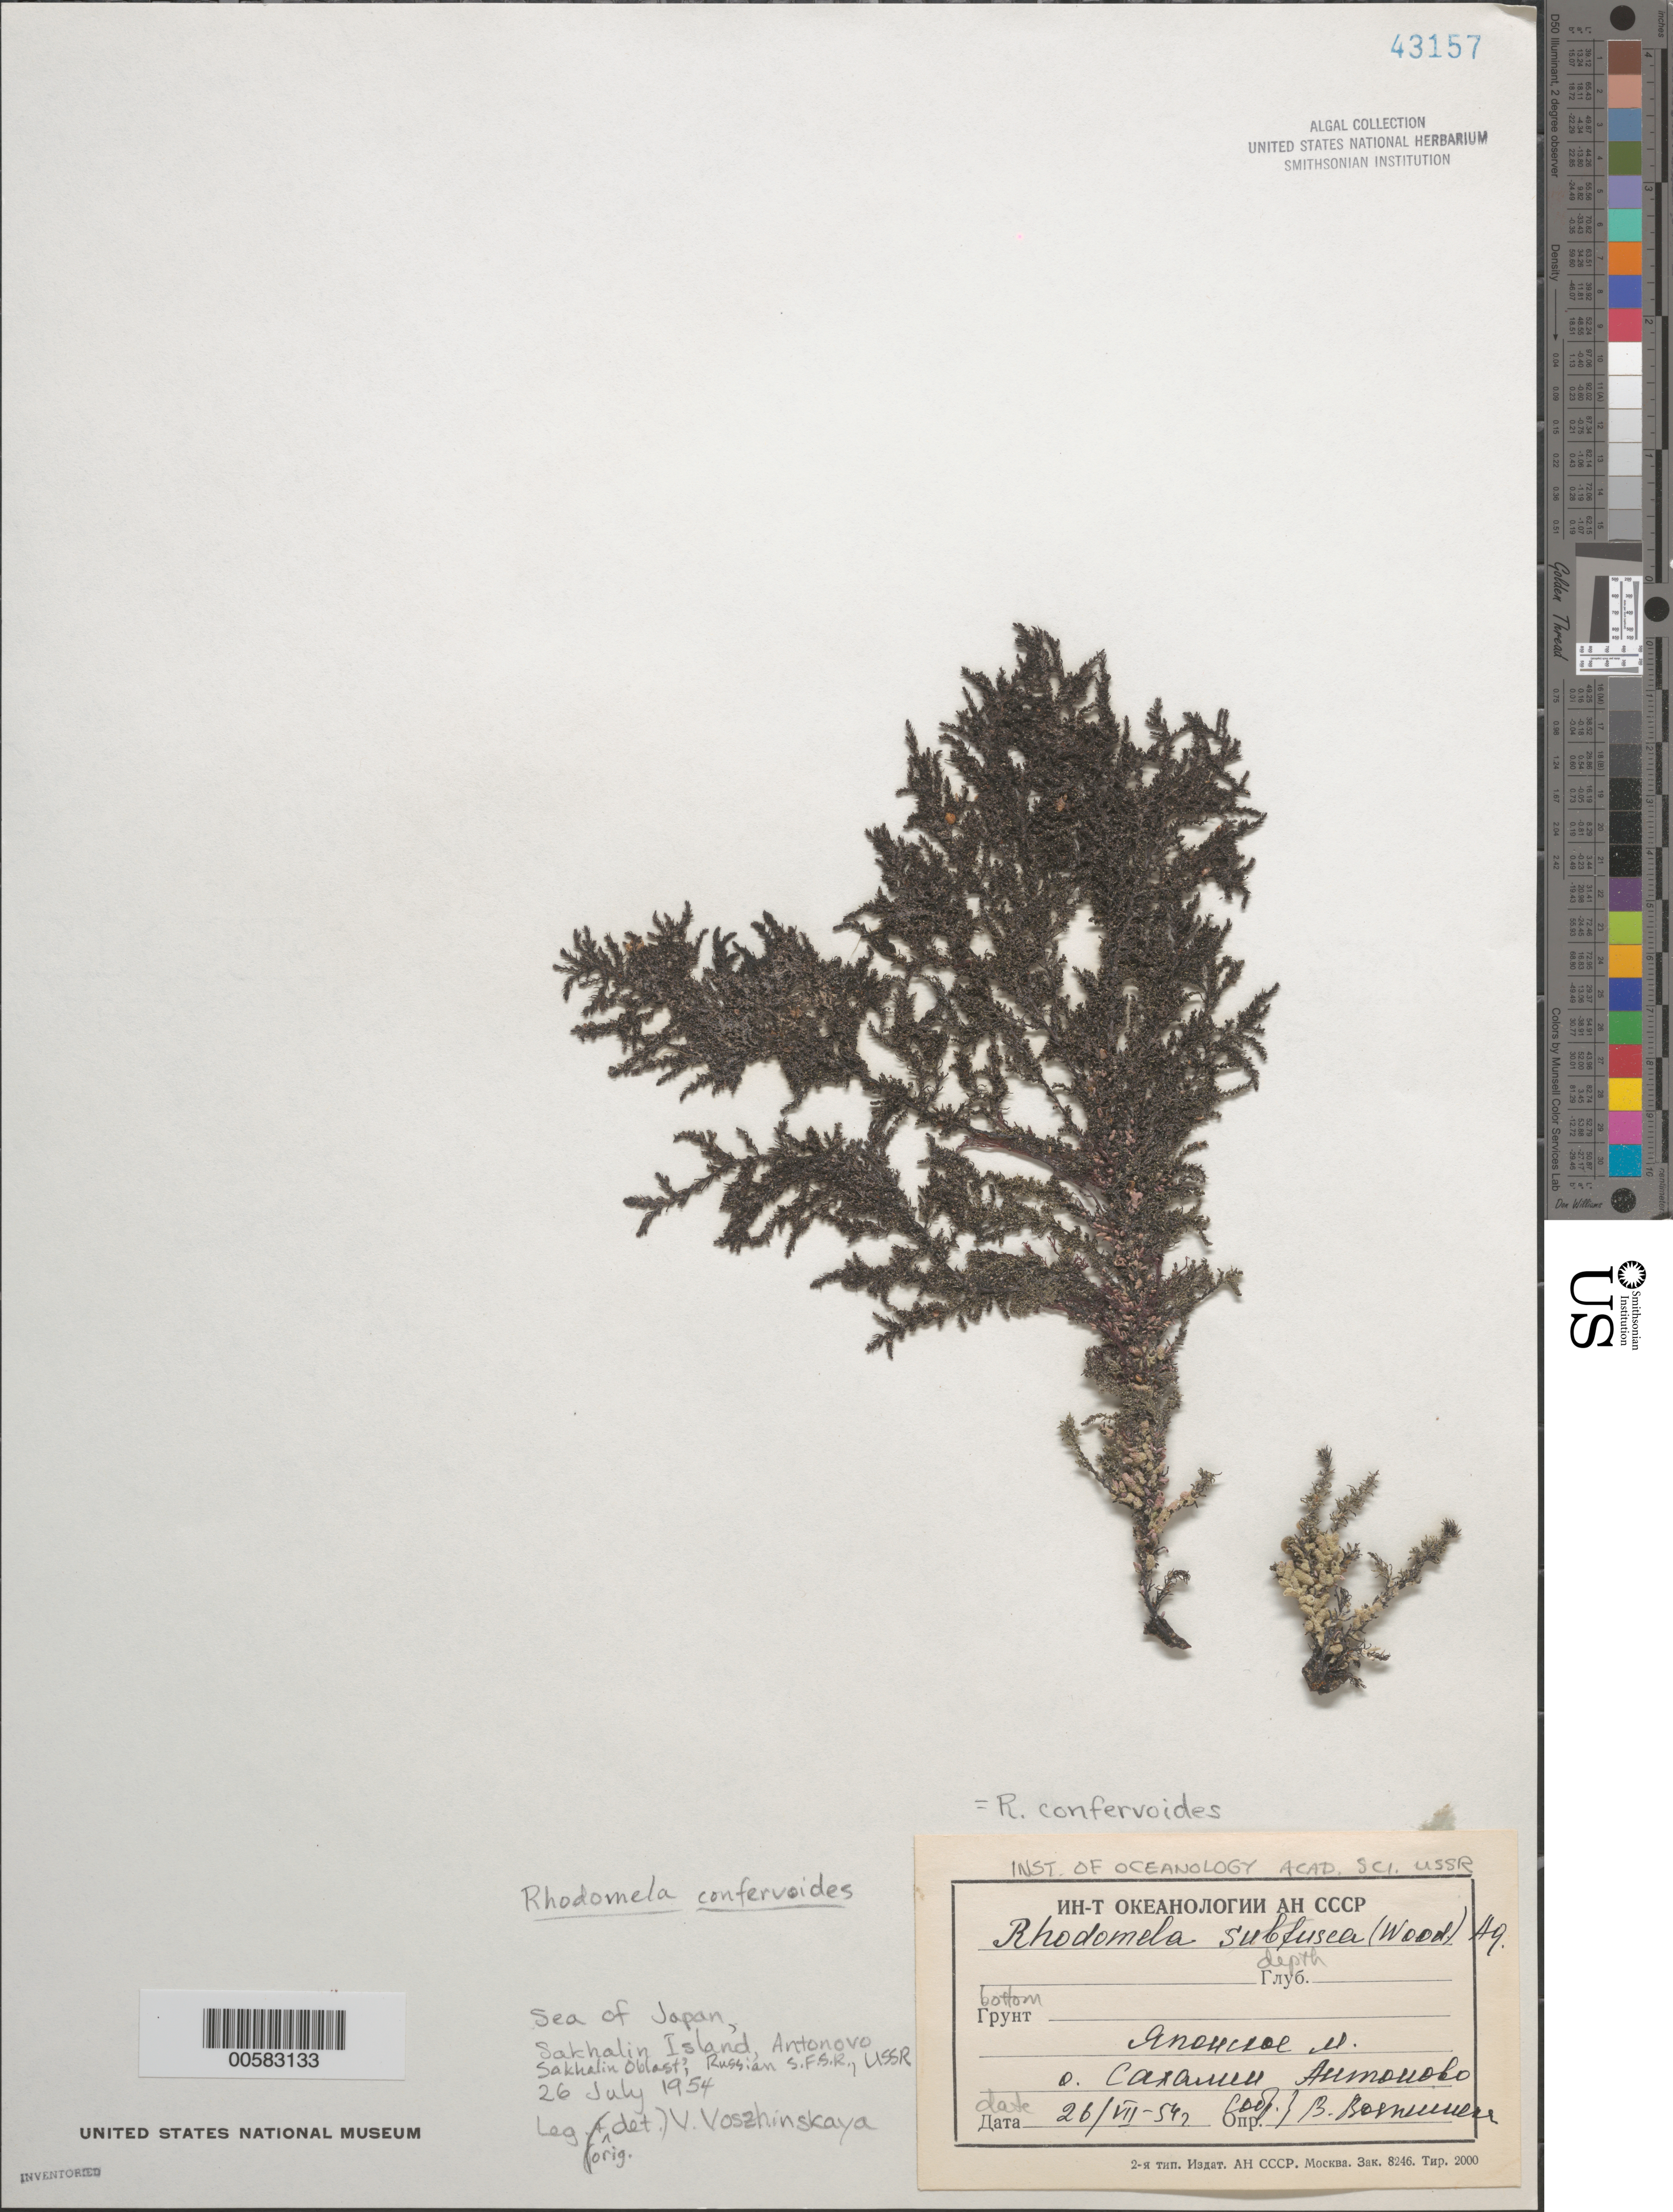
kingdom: Plantae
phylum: Rhodophyta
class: Florideophyceae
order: Ceramiales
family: Rhodomelaceae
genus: Rhodomela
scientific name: Rhodomela confervoides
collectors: V. Vozzhinskaya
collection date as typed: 26 Jul 1954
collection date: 1954-07-26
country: Russian Federation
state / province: Sakhalin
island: Sakhalin Island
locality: Sea of Japan, Antonovo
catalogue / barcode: US 43157